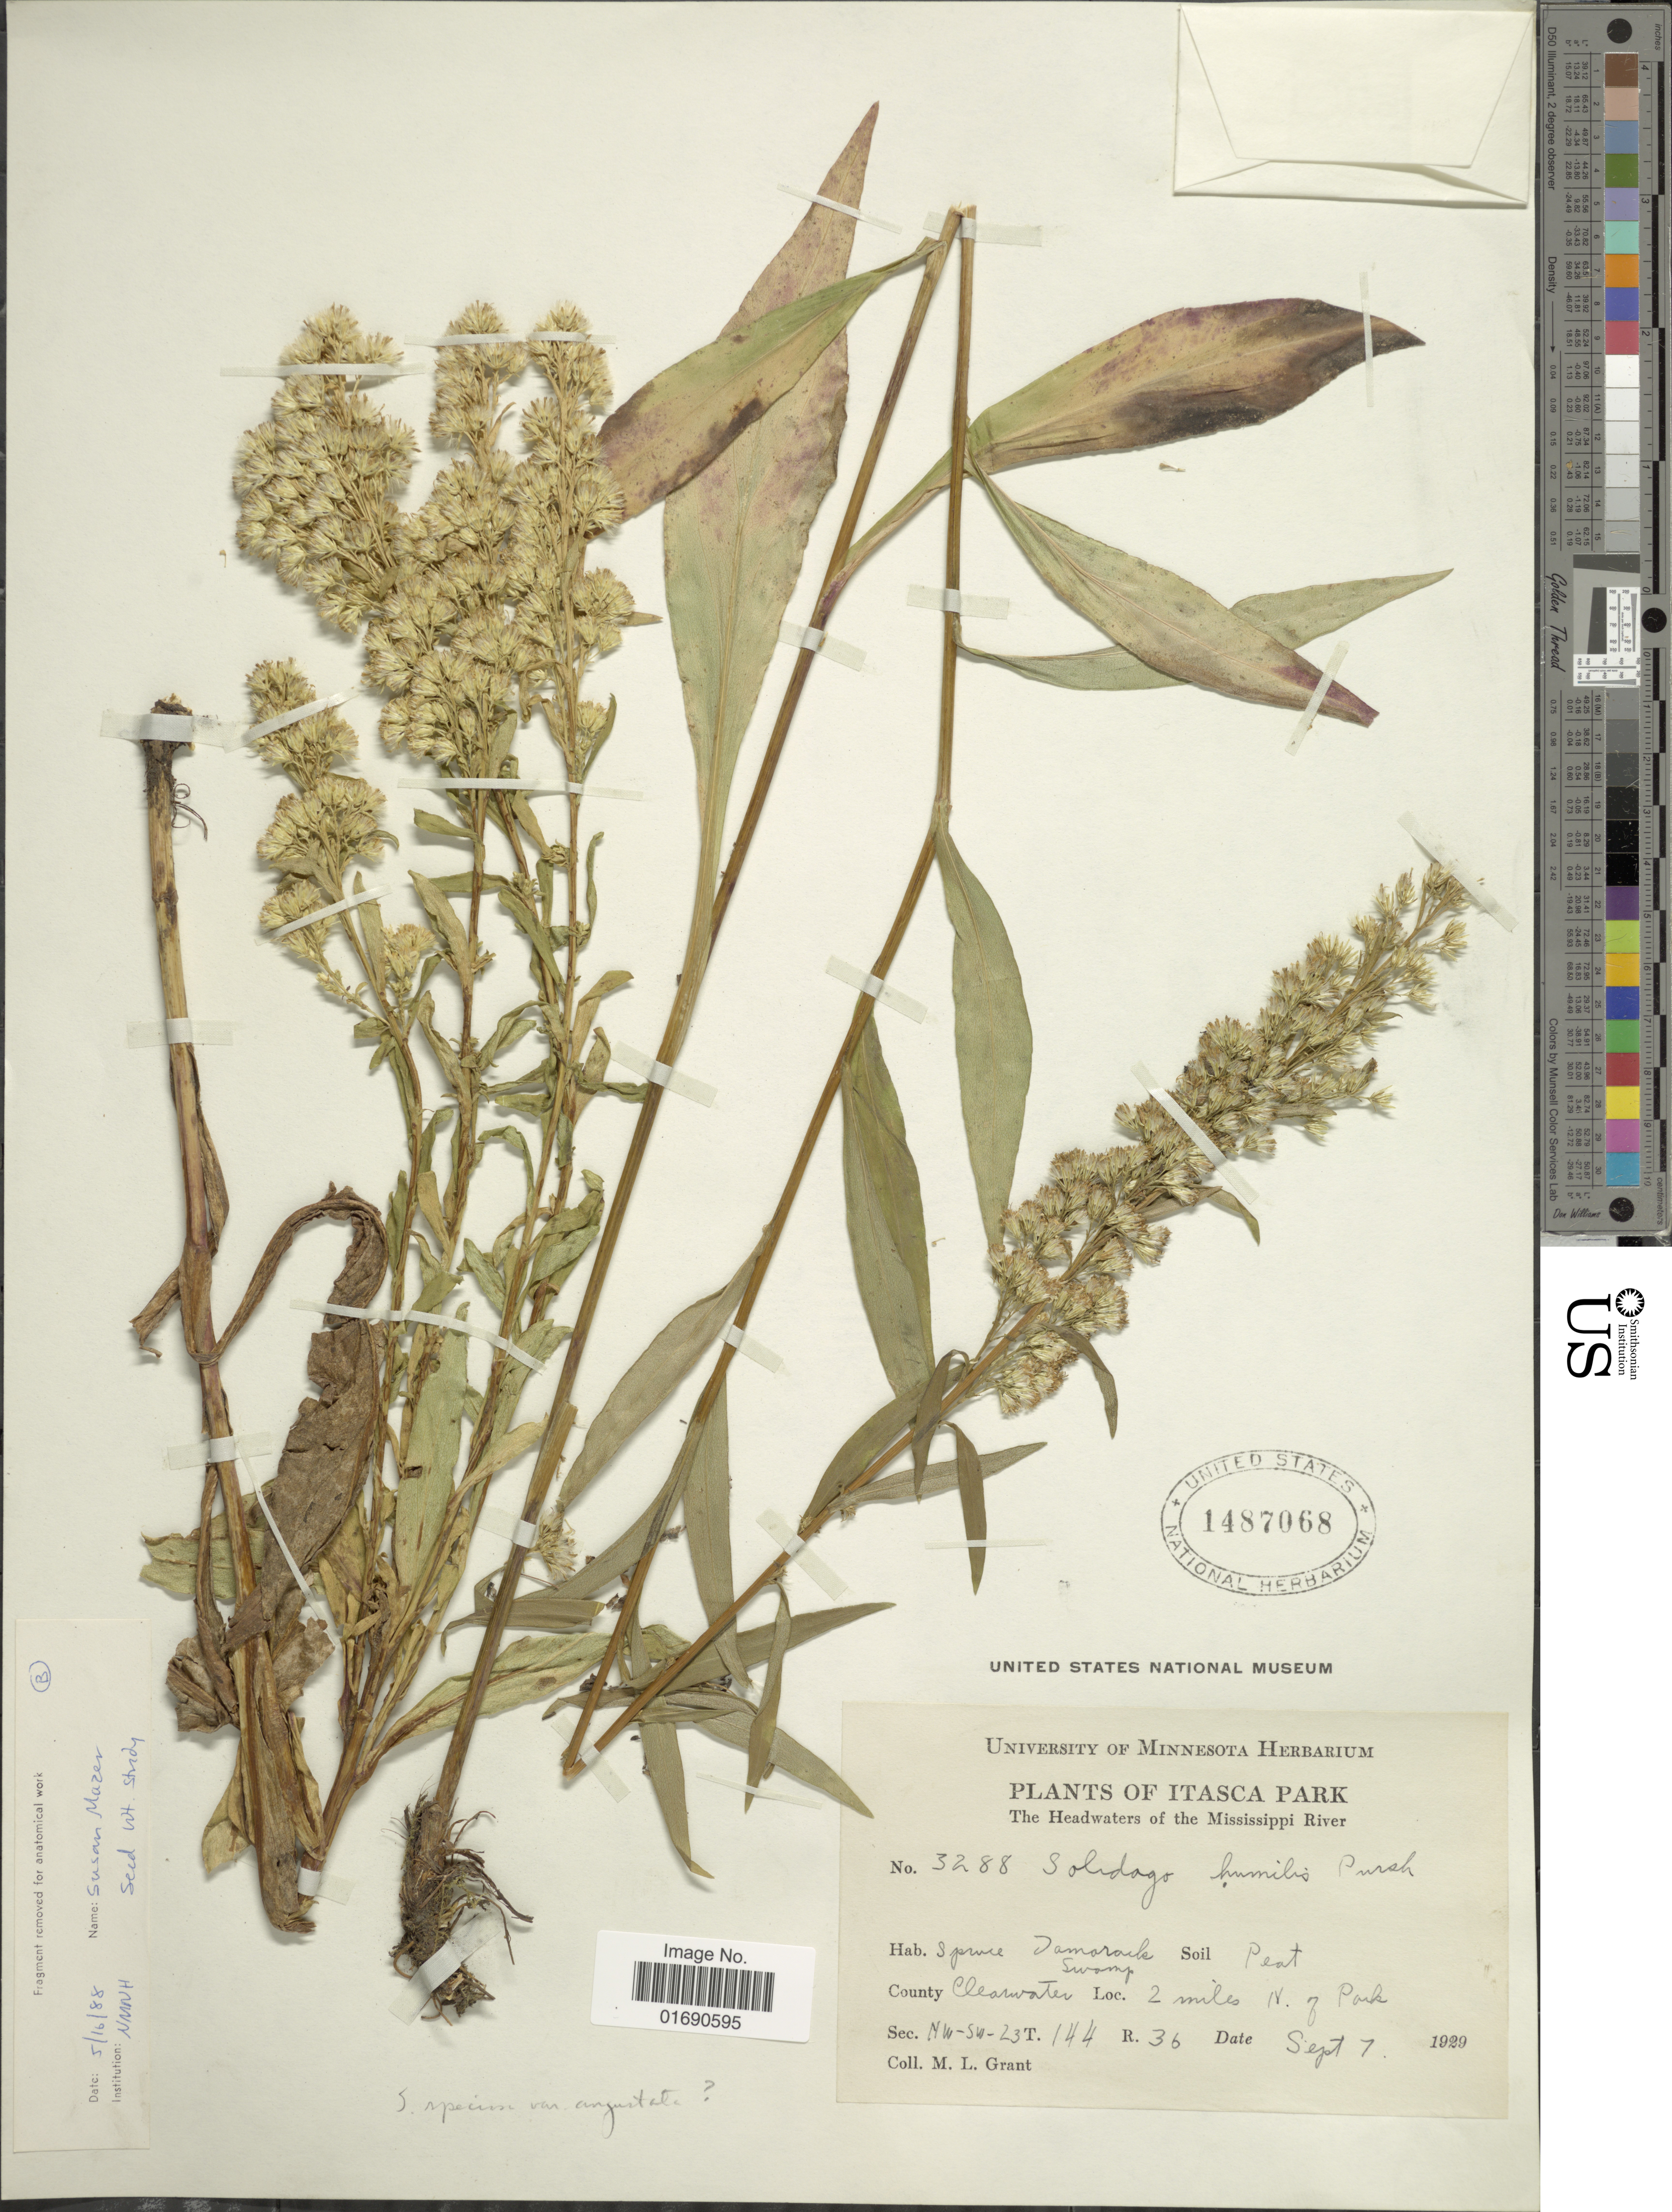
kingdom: Plantae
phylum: Tracheophyta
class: Magnoliopsida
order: Asterales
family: Asteraceae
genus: Solidago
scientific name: Solidago speciosa var. angustata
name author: Torr. & A. Gray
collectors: M. L. Grant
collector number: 3288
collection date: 1929-09-07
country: United States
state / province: Minnesota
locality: Itasca Park, The Headwaters of the Mississippi River, spruce Tamarack Swamp, Soil Peat, County Clearwater, 2 miles N. of Park Sec. NW-SW-23 T. 144 R. 36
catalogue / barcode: US 1487068